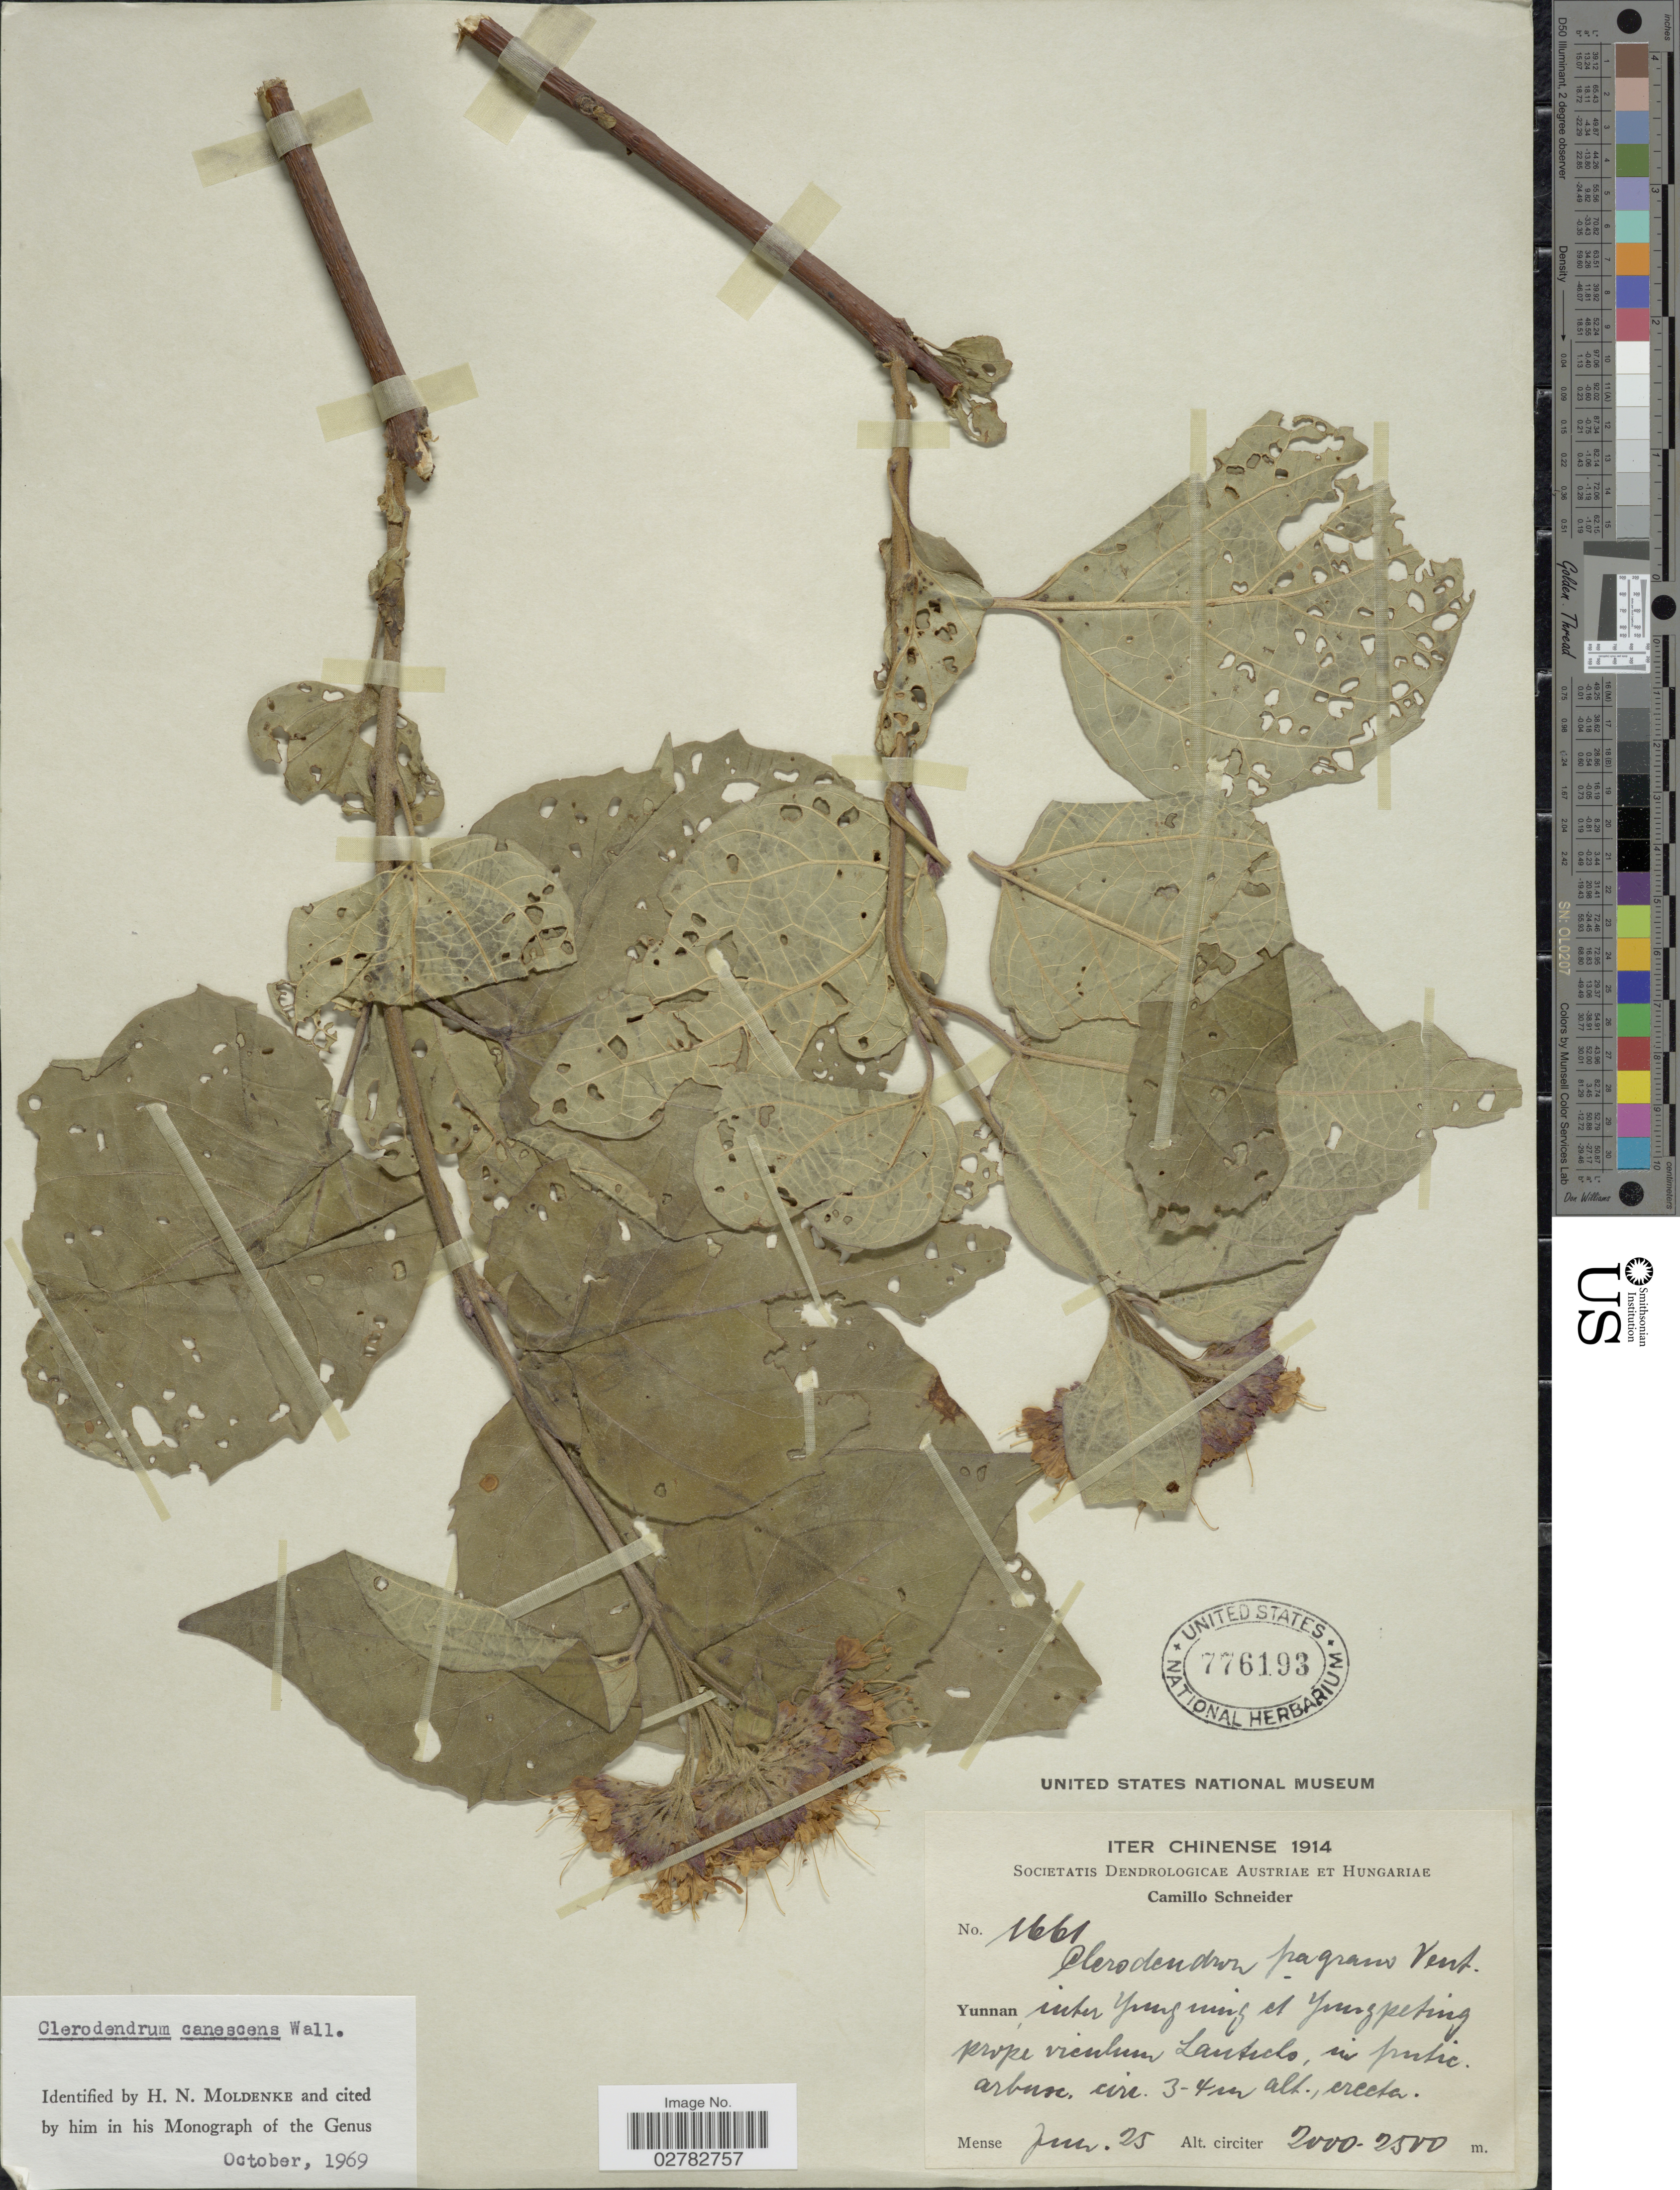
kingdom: Plantae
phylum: Tracheophyta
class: Magnoliopsida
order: Lamiales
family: Lamiaceae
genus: Clerodendrum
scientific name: Clerodendrum canescens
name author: Wall. ex Walp.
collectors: C. K. Schneider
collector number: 1661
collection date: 1914-06-25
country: China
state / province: Yunnan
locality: Iter China. Inter Yungming et Yungpeting prope viculum Lanticho, in frutic.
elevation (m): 2000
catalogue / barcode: US 776193